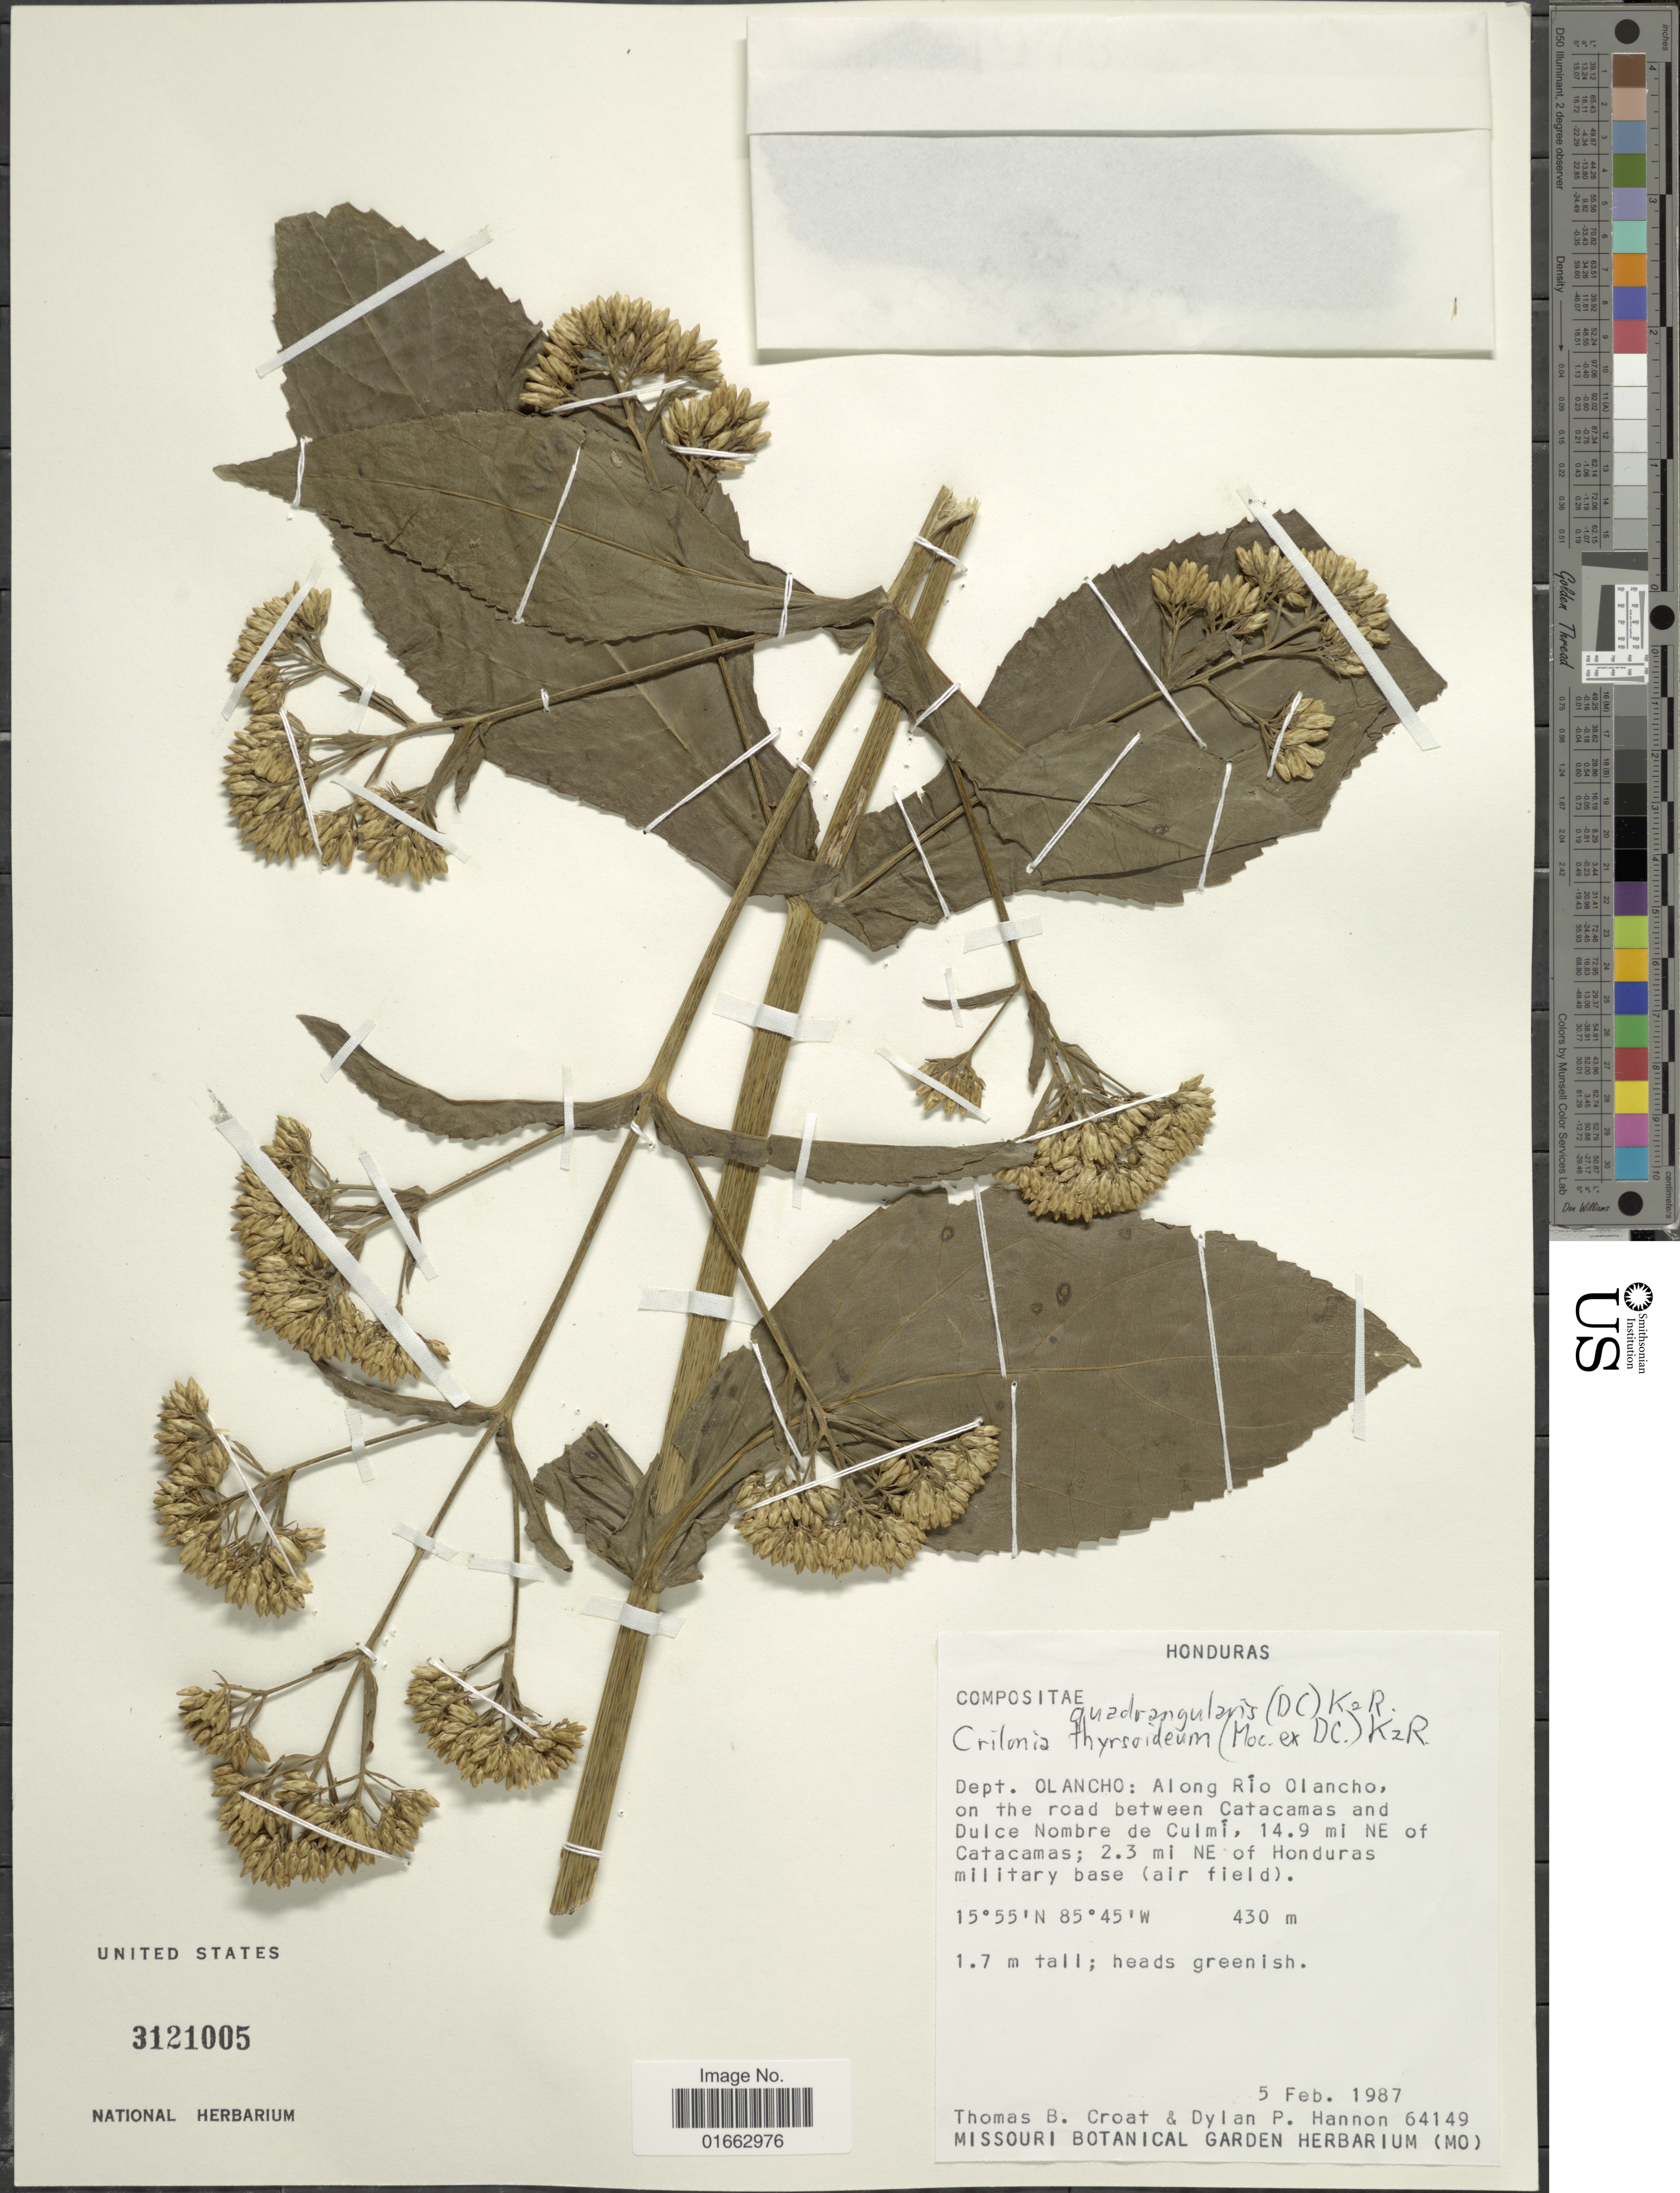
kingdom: Plantae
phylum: Tracheophyta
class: Magnoliopsida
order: Asterales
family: Asteraceae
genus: Critonia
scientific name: Critonia quadrangularis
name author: (DC.) R.M. King & H. Rob.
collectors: T. B. Croat & D. Hannon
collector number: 64149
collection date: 1987-02-05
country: Honduras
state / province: Olancho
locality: Along Río Olancho, on the road between Catacamas and Dulce Nombre de Culmí, 14.9 mi NE of Catacamas; 2.3 mi NE of Honduras military base (air field)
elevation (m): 430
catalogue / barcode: US 3121005